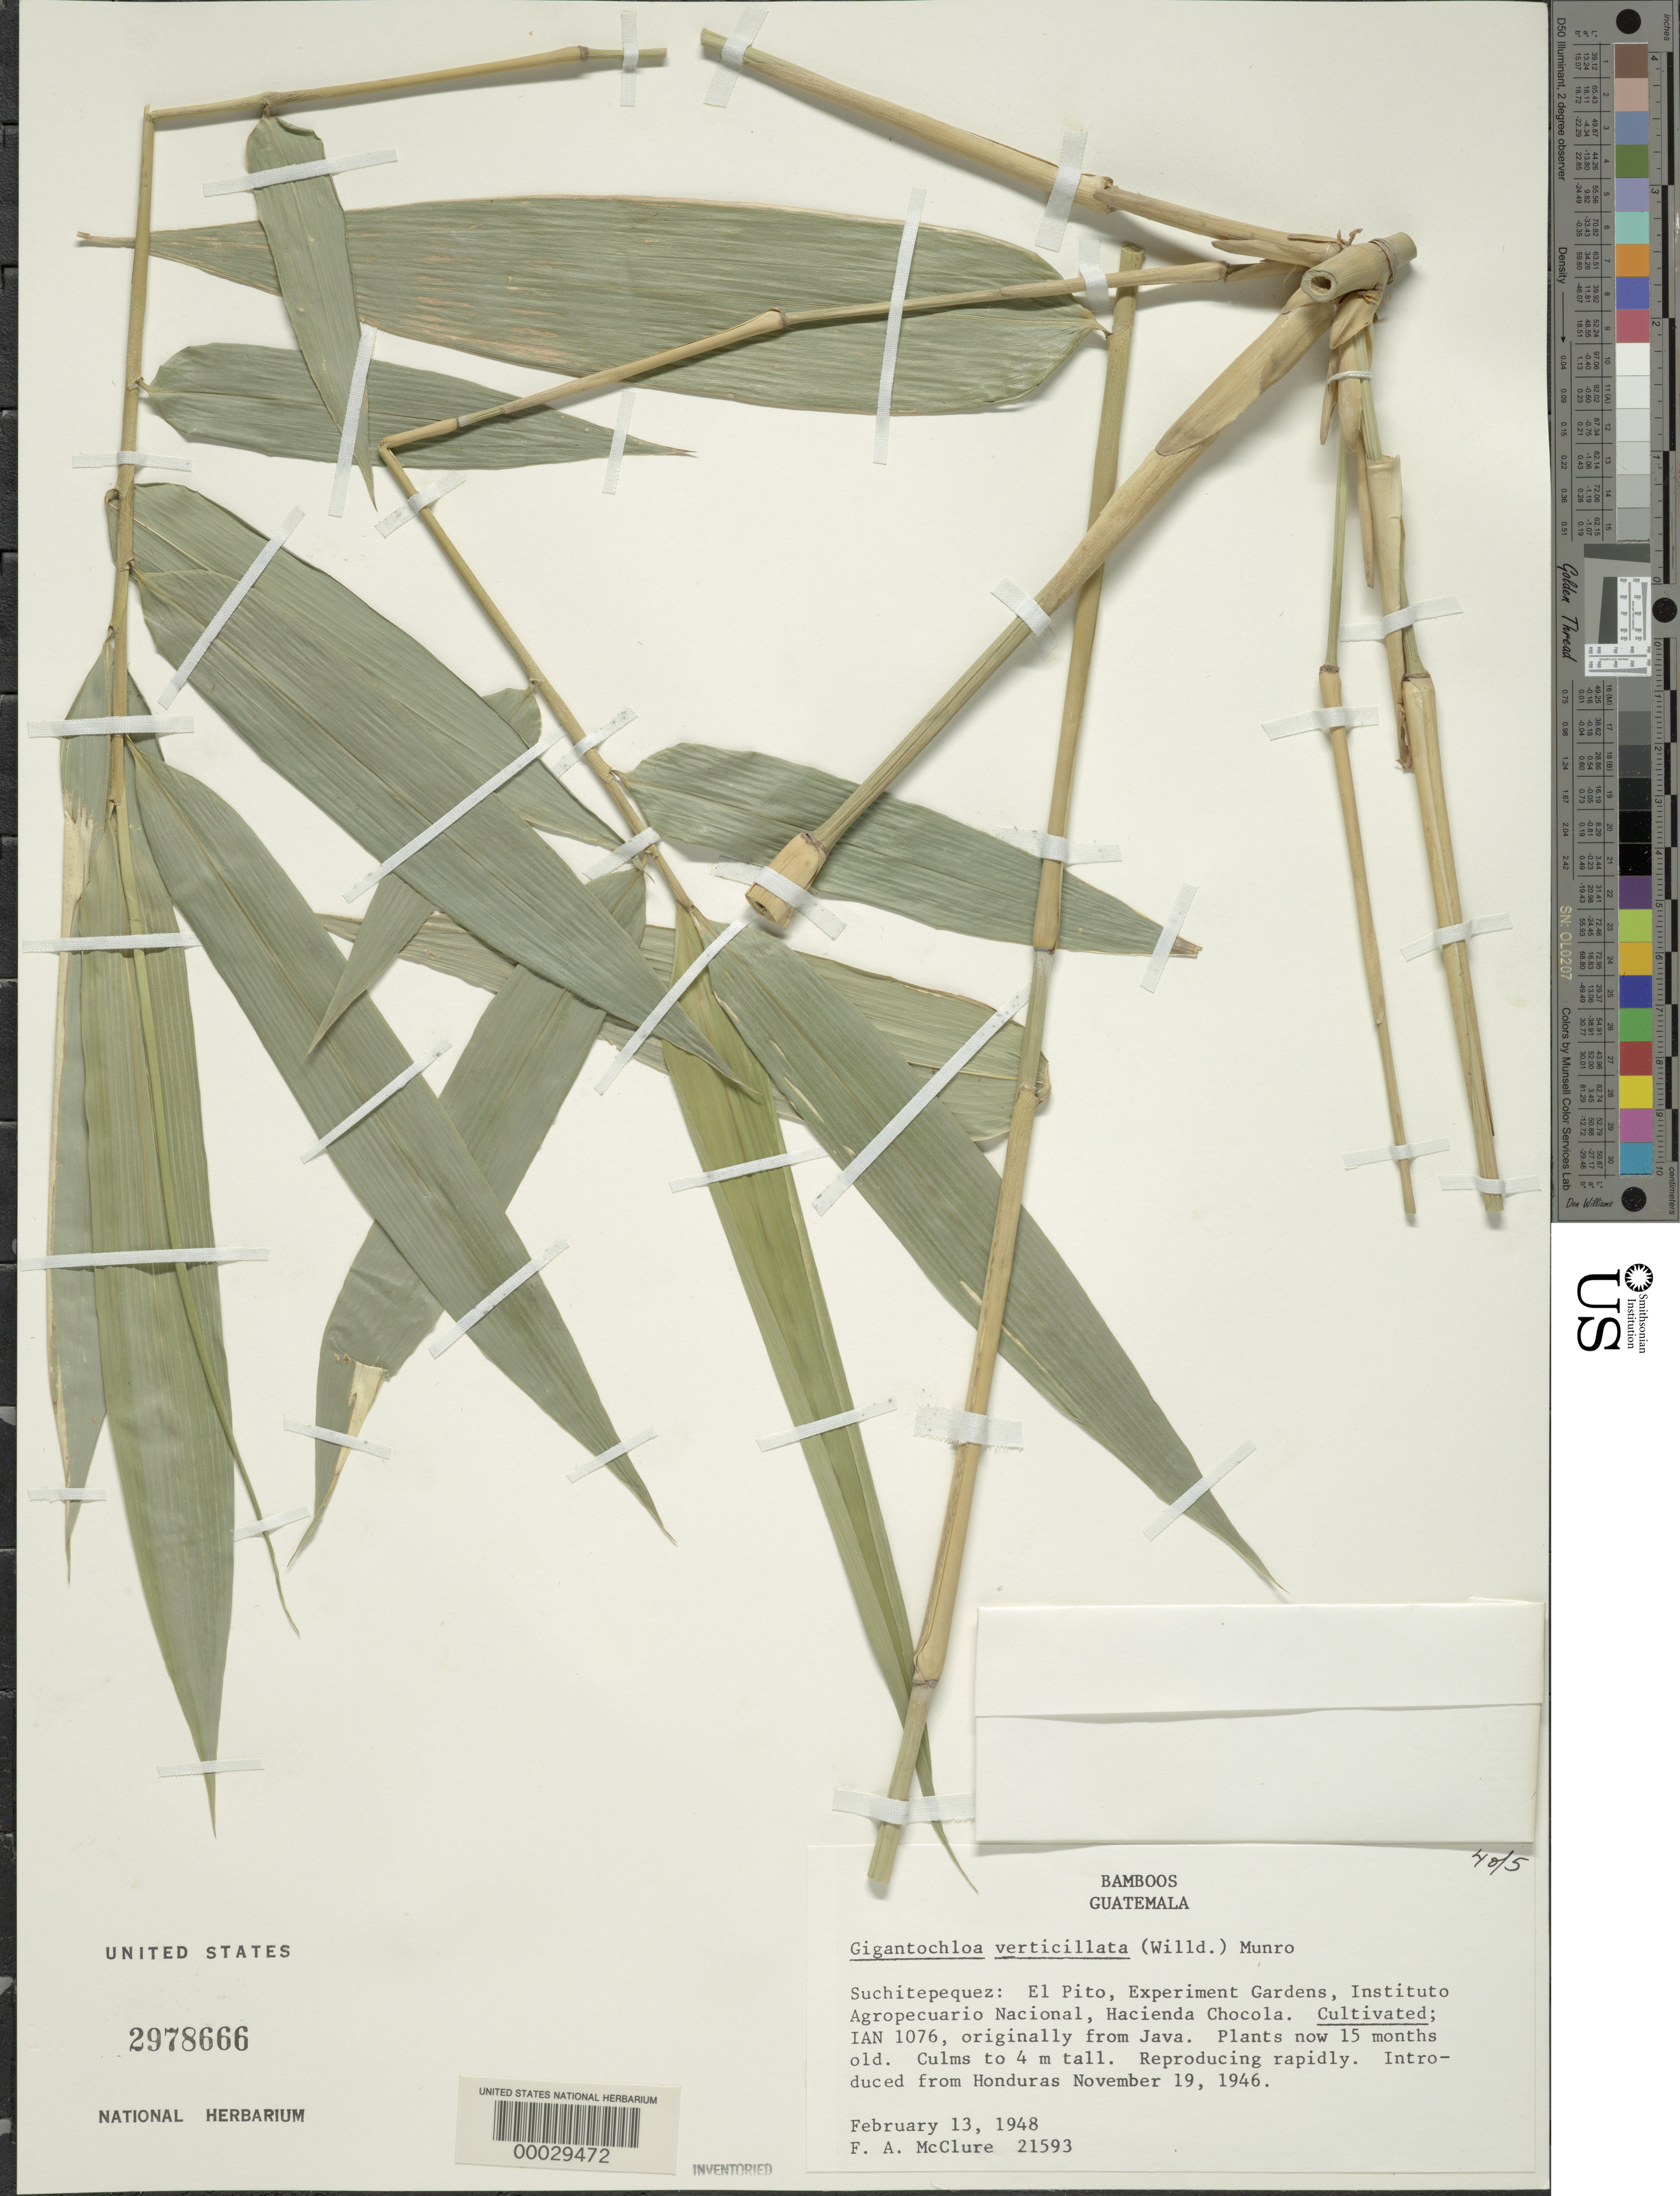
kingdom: Plantae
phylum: Tracheophyta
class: Liliopsida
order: Poales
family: Poaceae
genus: Gigantochloa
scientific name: Gigantochloa verticillata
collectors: F. A. McClure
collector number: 21593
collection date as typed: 13 Feb 1948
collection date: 1948-02-13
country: Guatemala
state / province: Suchitepéquez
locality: El Pito, Exp. Gardens, Instituto Agropecuario Nacional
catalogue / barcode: US 2978666